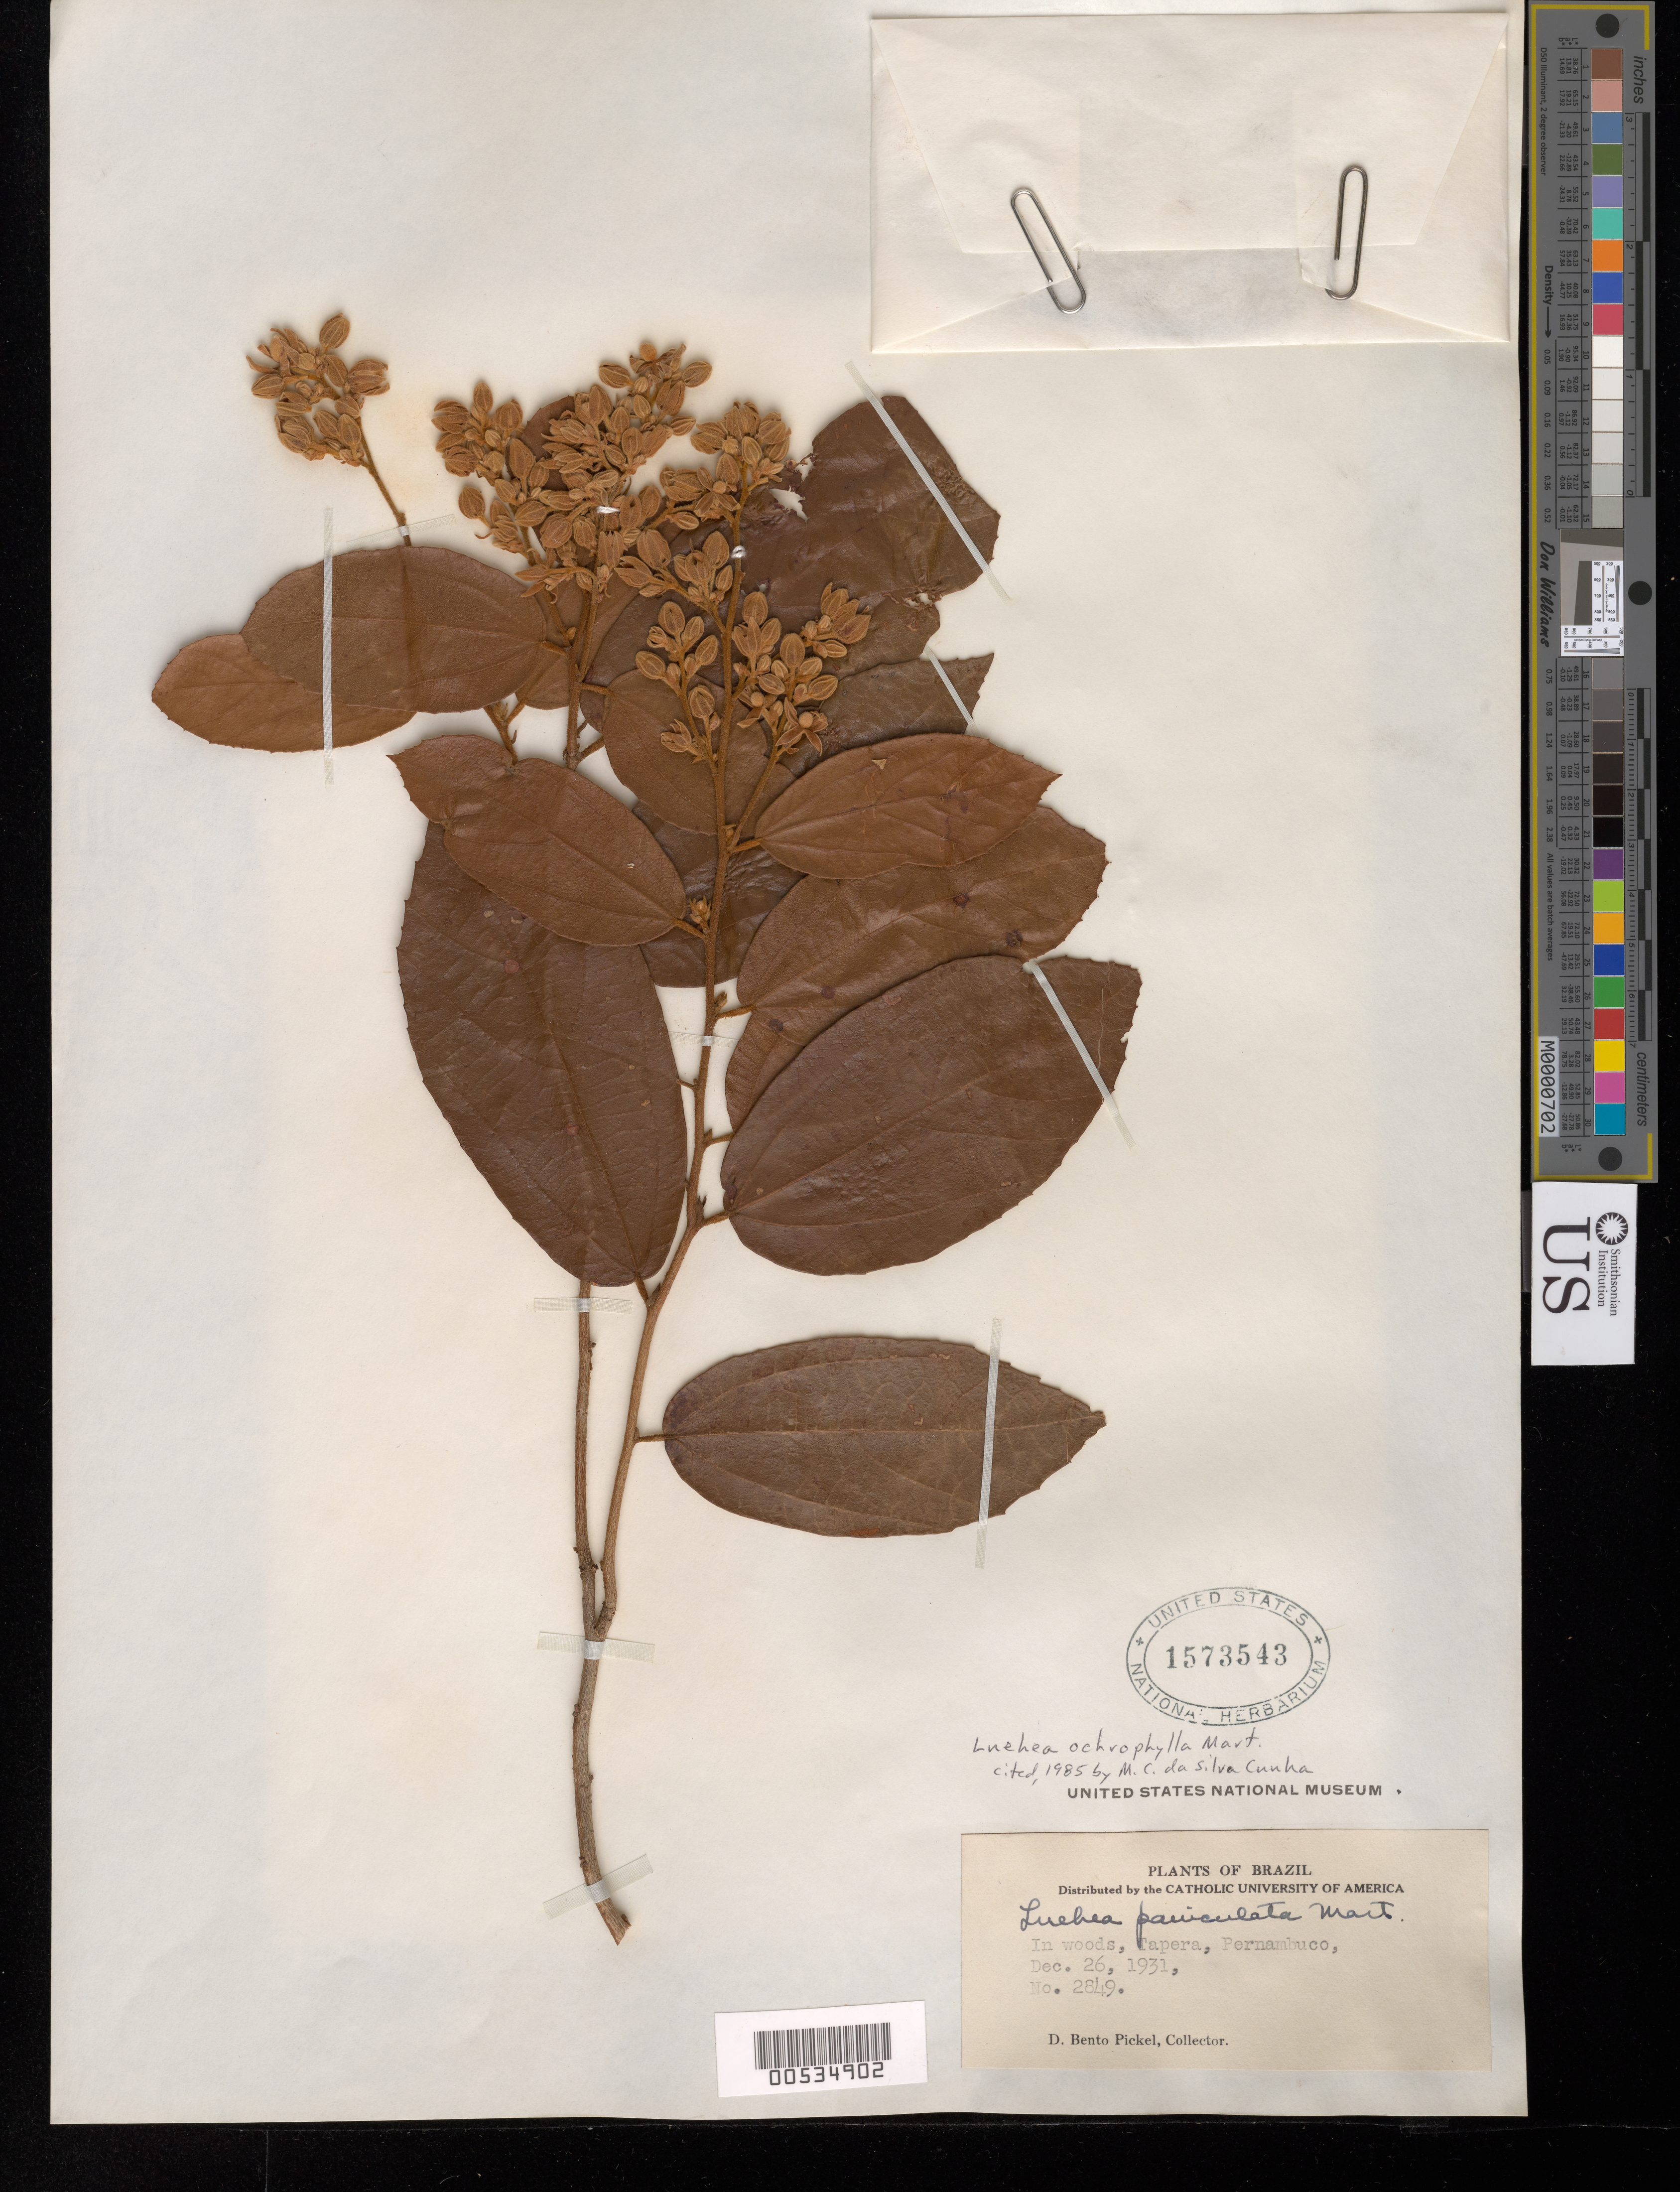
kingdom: Plantae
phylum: Tracheophyta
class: Magnoliopsida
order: Malvales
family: Malvaceae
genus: Luehea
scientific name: Luehea ochrophylla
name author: Mart.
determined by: da Silva Cunha, M. C.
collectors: B. J. Pickel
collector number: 2849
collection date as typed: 26 Dec 1931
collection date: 1931-12-26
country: Brazil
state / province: Pernambuco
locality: Tapera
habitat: In woods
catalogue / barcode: US 1573543